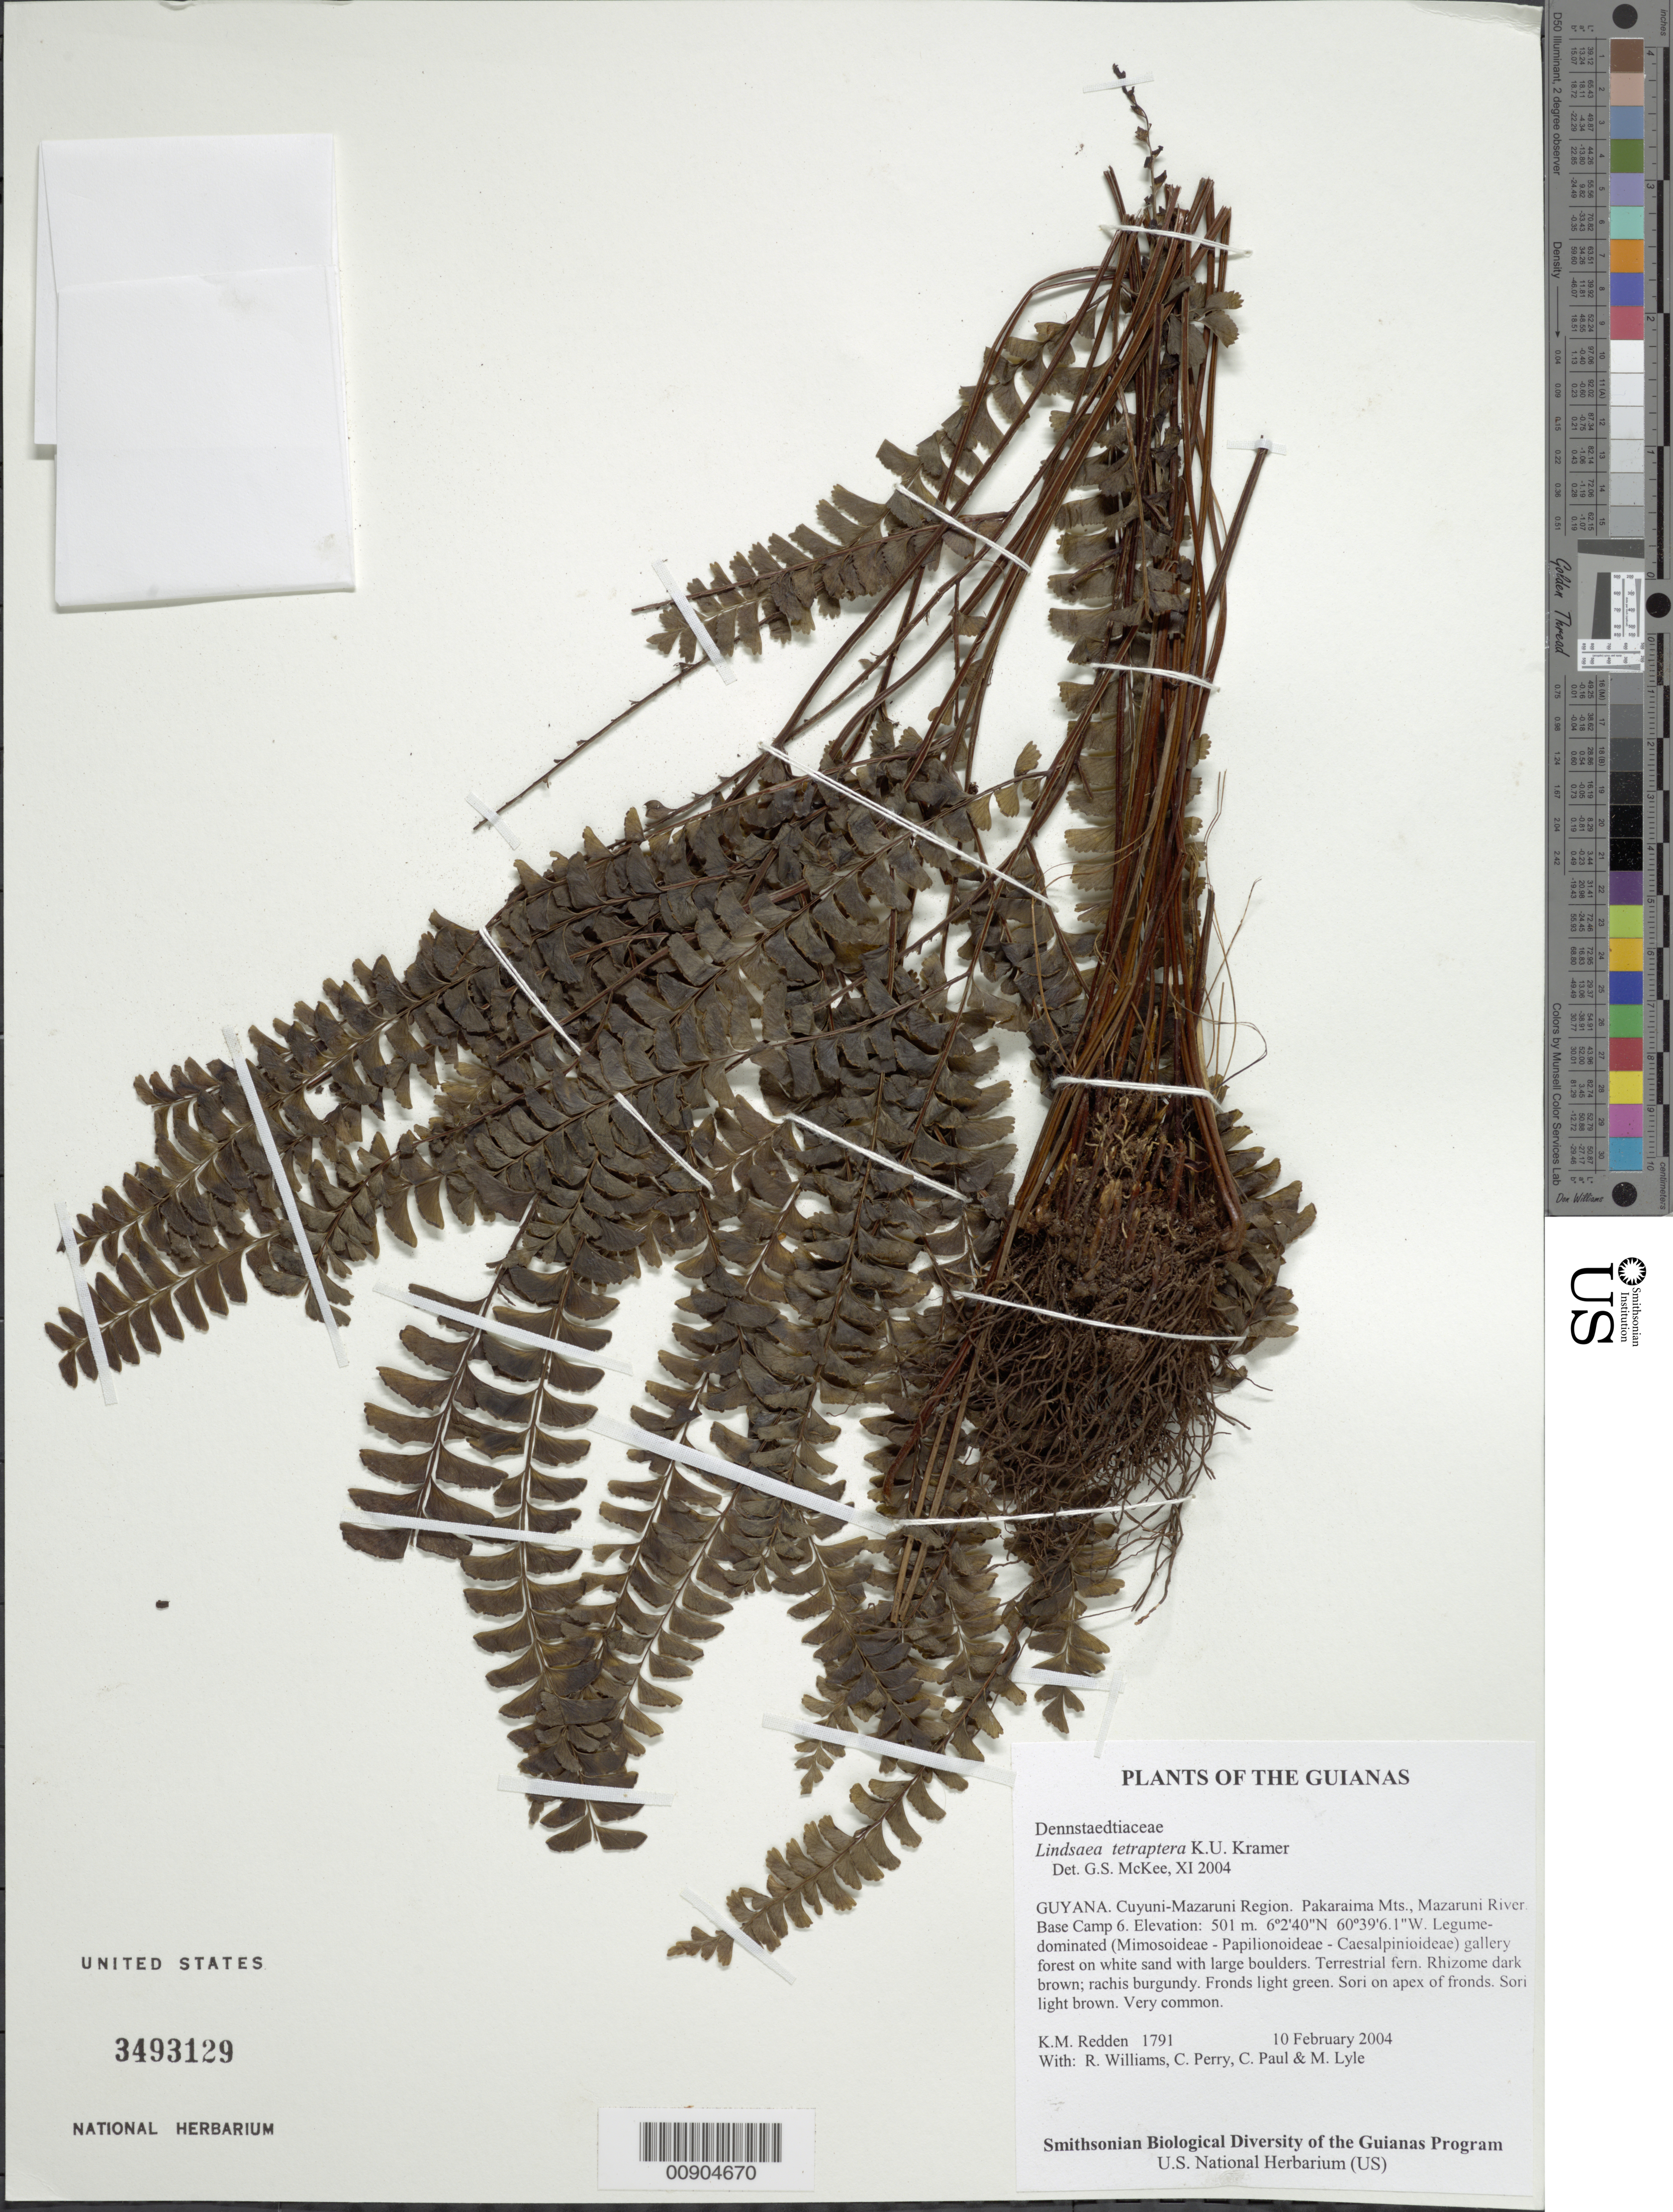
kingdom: Plantae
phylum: Tracheophyta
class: Polypodiopsida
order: Polypodiales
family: Lindsaeaceae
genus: Lindsaea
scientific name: Lindsaea tetraptera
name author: K.U. Kramer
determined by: McKee, G. S., (US), NMNH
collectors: K. M. Redden, R. Williams, C. Perry, C. Paul & M. Lyle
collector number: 1791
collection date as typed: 10 February 2004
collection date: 2004-02-10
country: Guyana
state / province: Cuyuni-Mazaruni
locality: Pakaraima Mts., Mazaruni River. Base Camp 6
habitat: Legume-dominated (Mimosoideae - Papilionoideae - Caesalpinioideae) gallery forest on white sand with large boulders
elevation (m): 501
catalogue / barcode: US 3493129